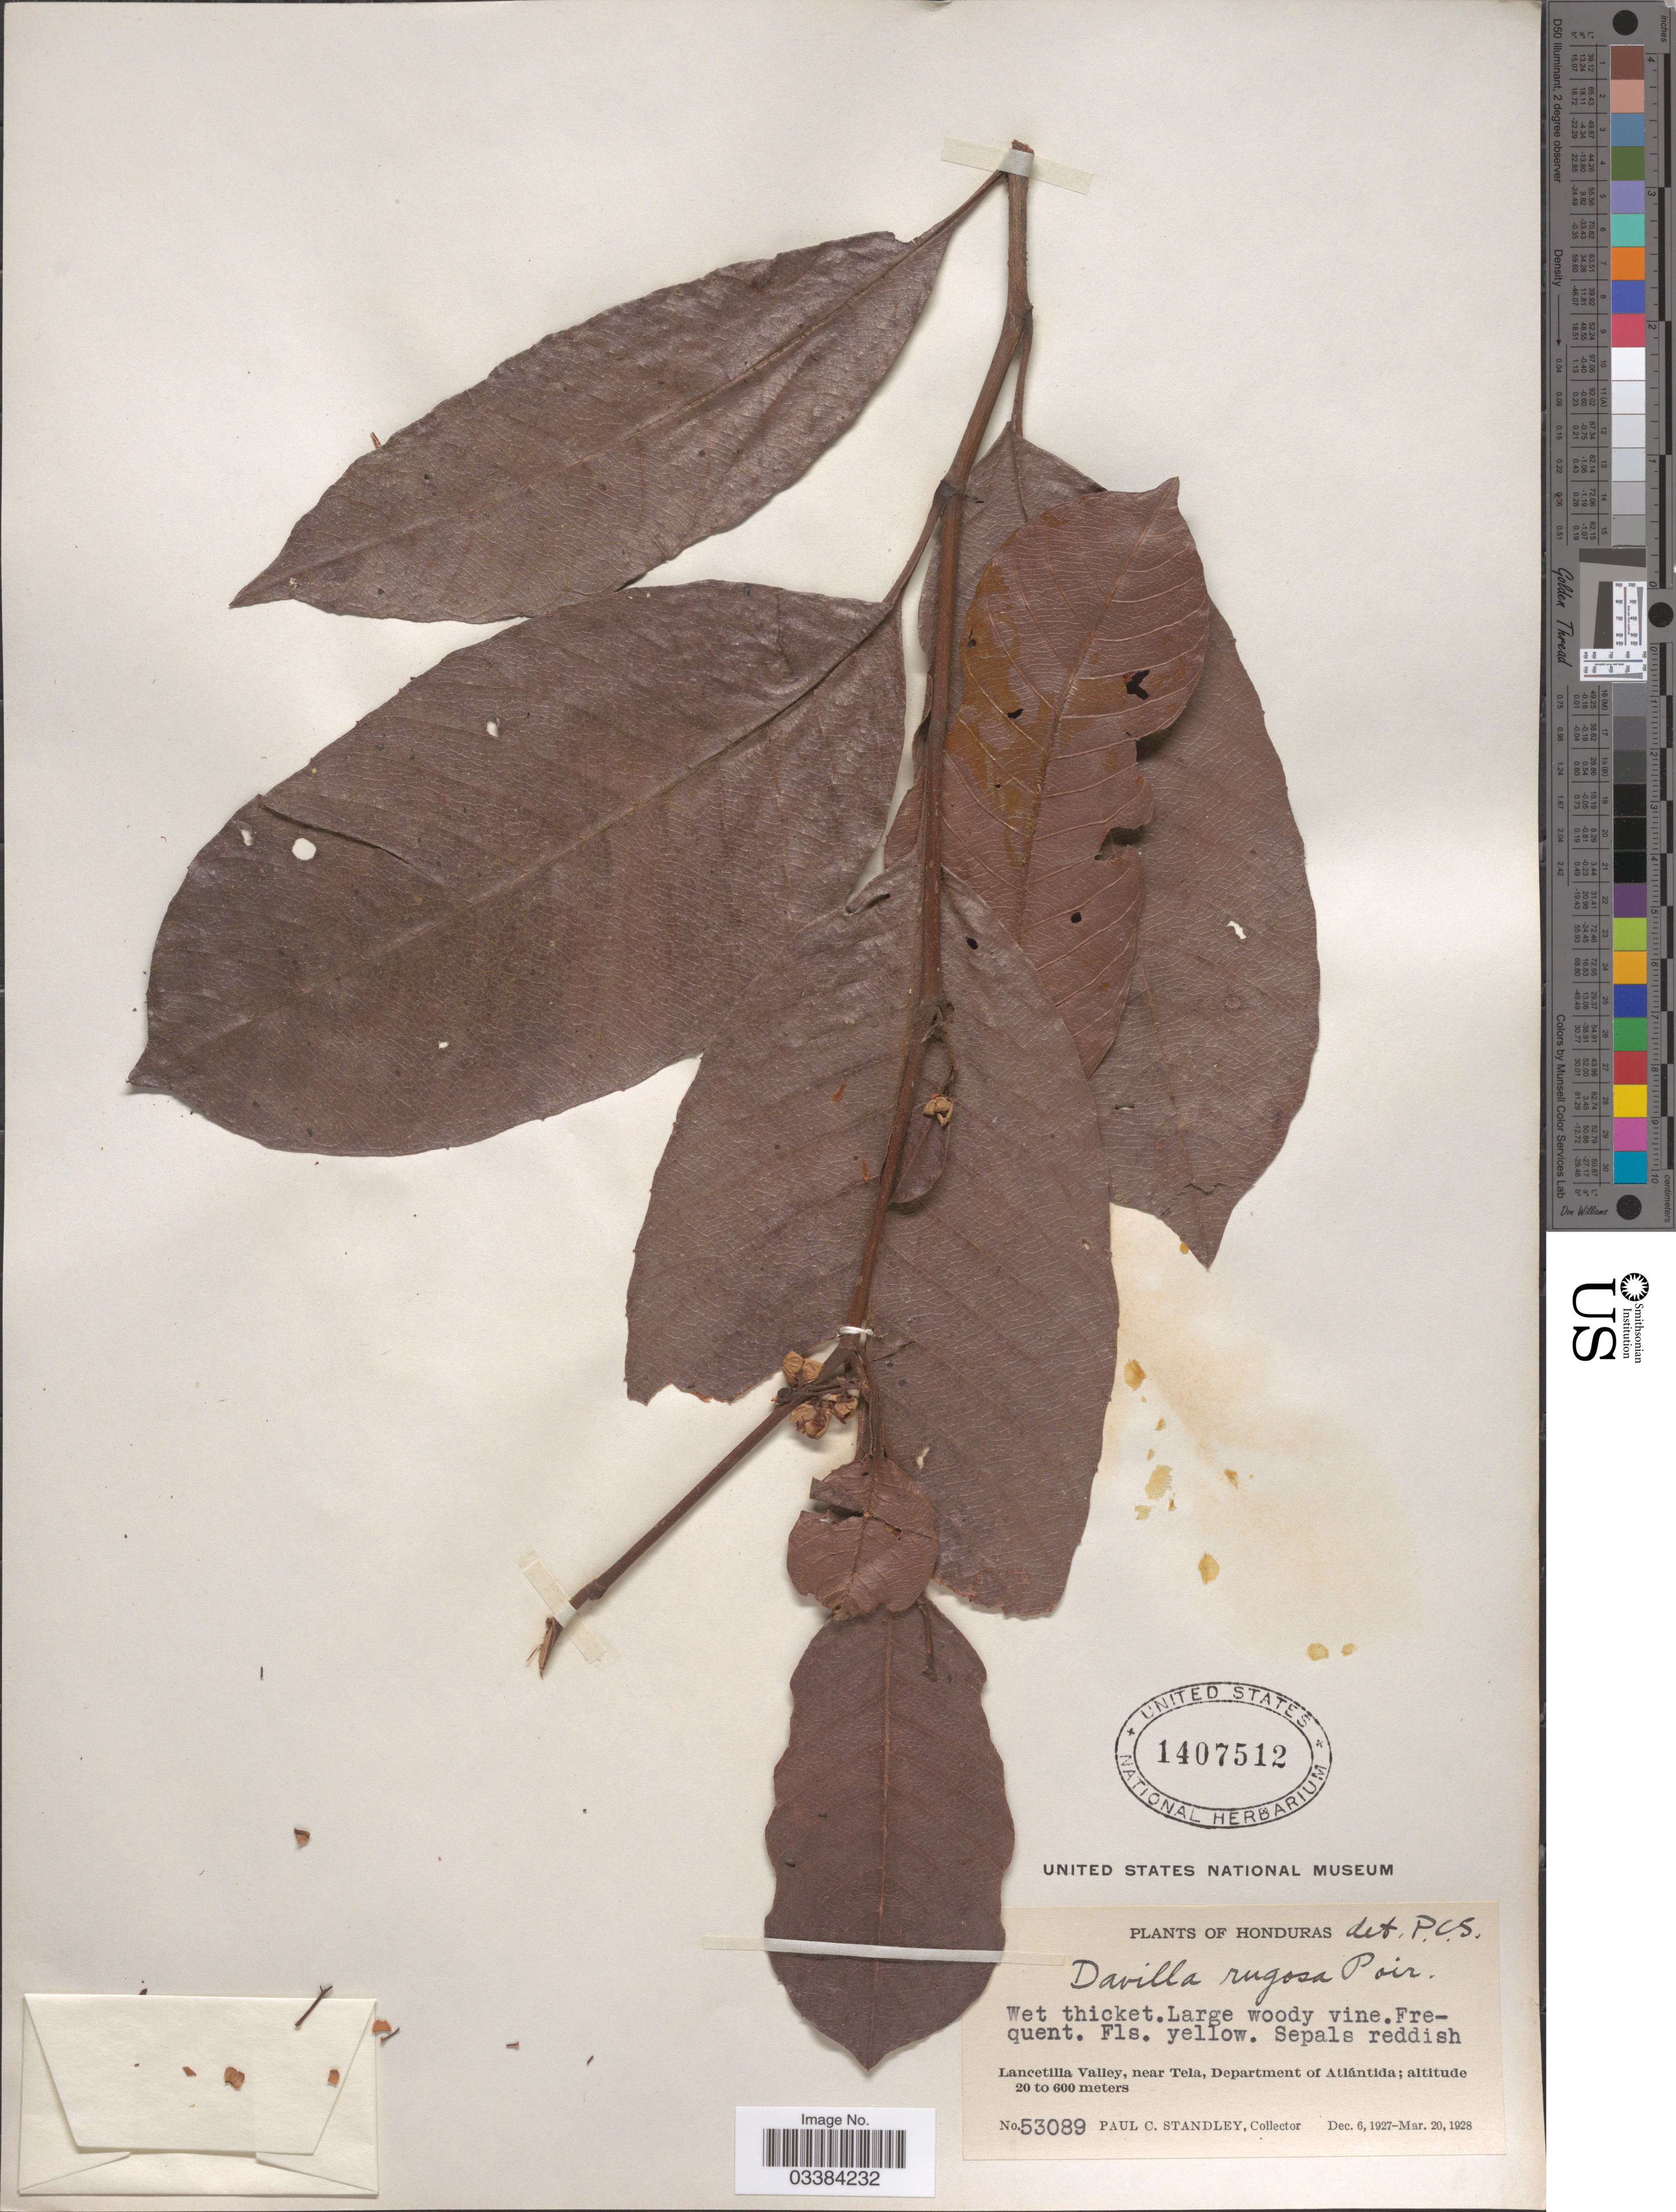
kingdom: Plantae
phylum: Tracheophyta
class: Magnoliopsida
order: Dilleniales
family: Dilleniaceae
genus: Davilla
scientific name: Davilla rugosa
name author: Poir.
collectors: P. C. Standley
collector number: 53089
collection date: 1927-12-06/1928-03-20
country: Honduras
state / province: Atlántida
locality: Lancetilla Valley, near Tela, Department of Atlántida.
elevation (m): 20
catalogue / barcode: US 1407512